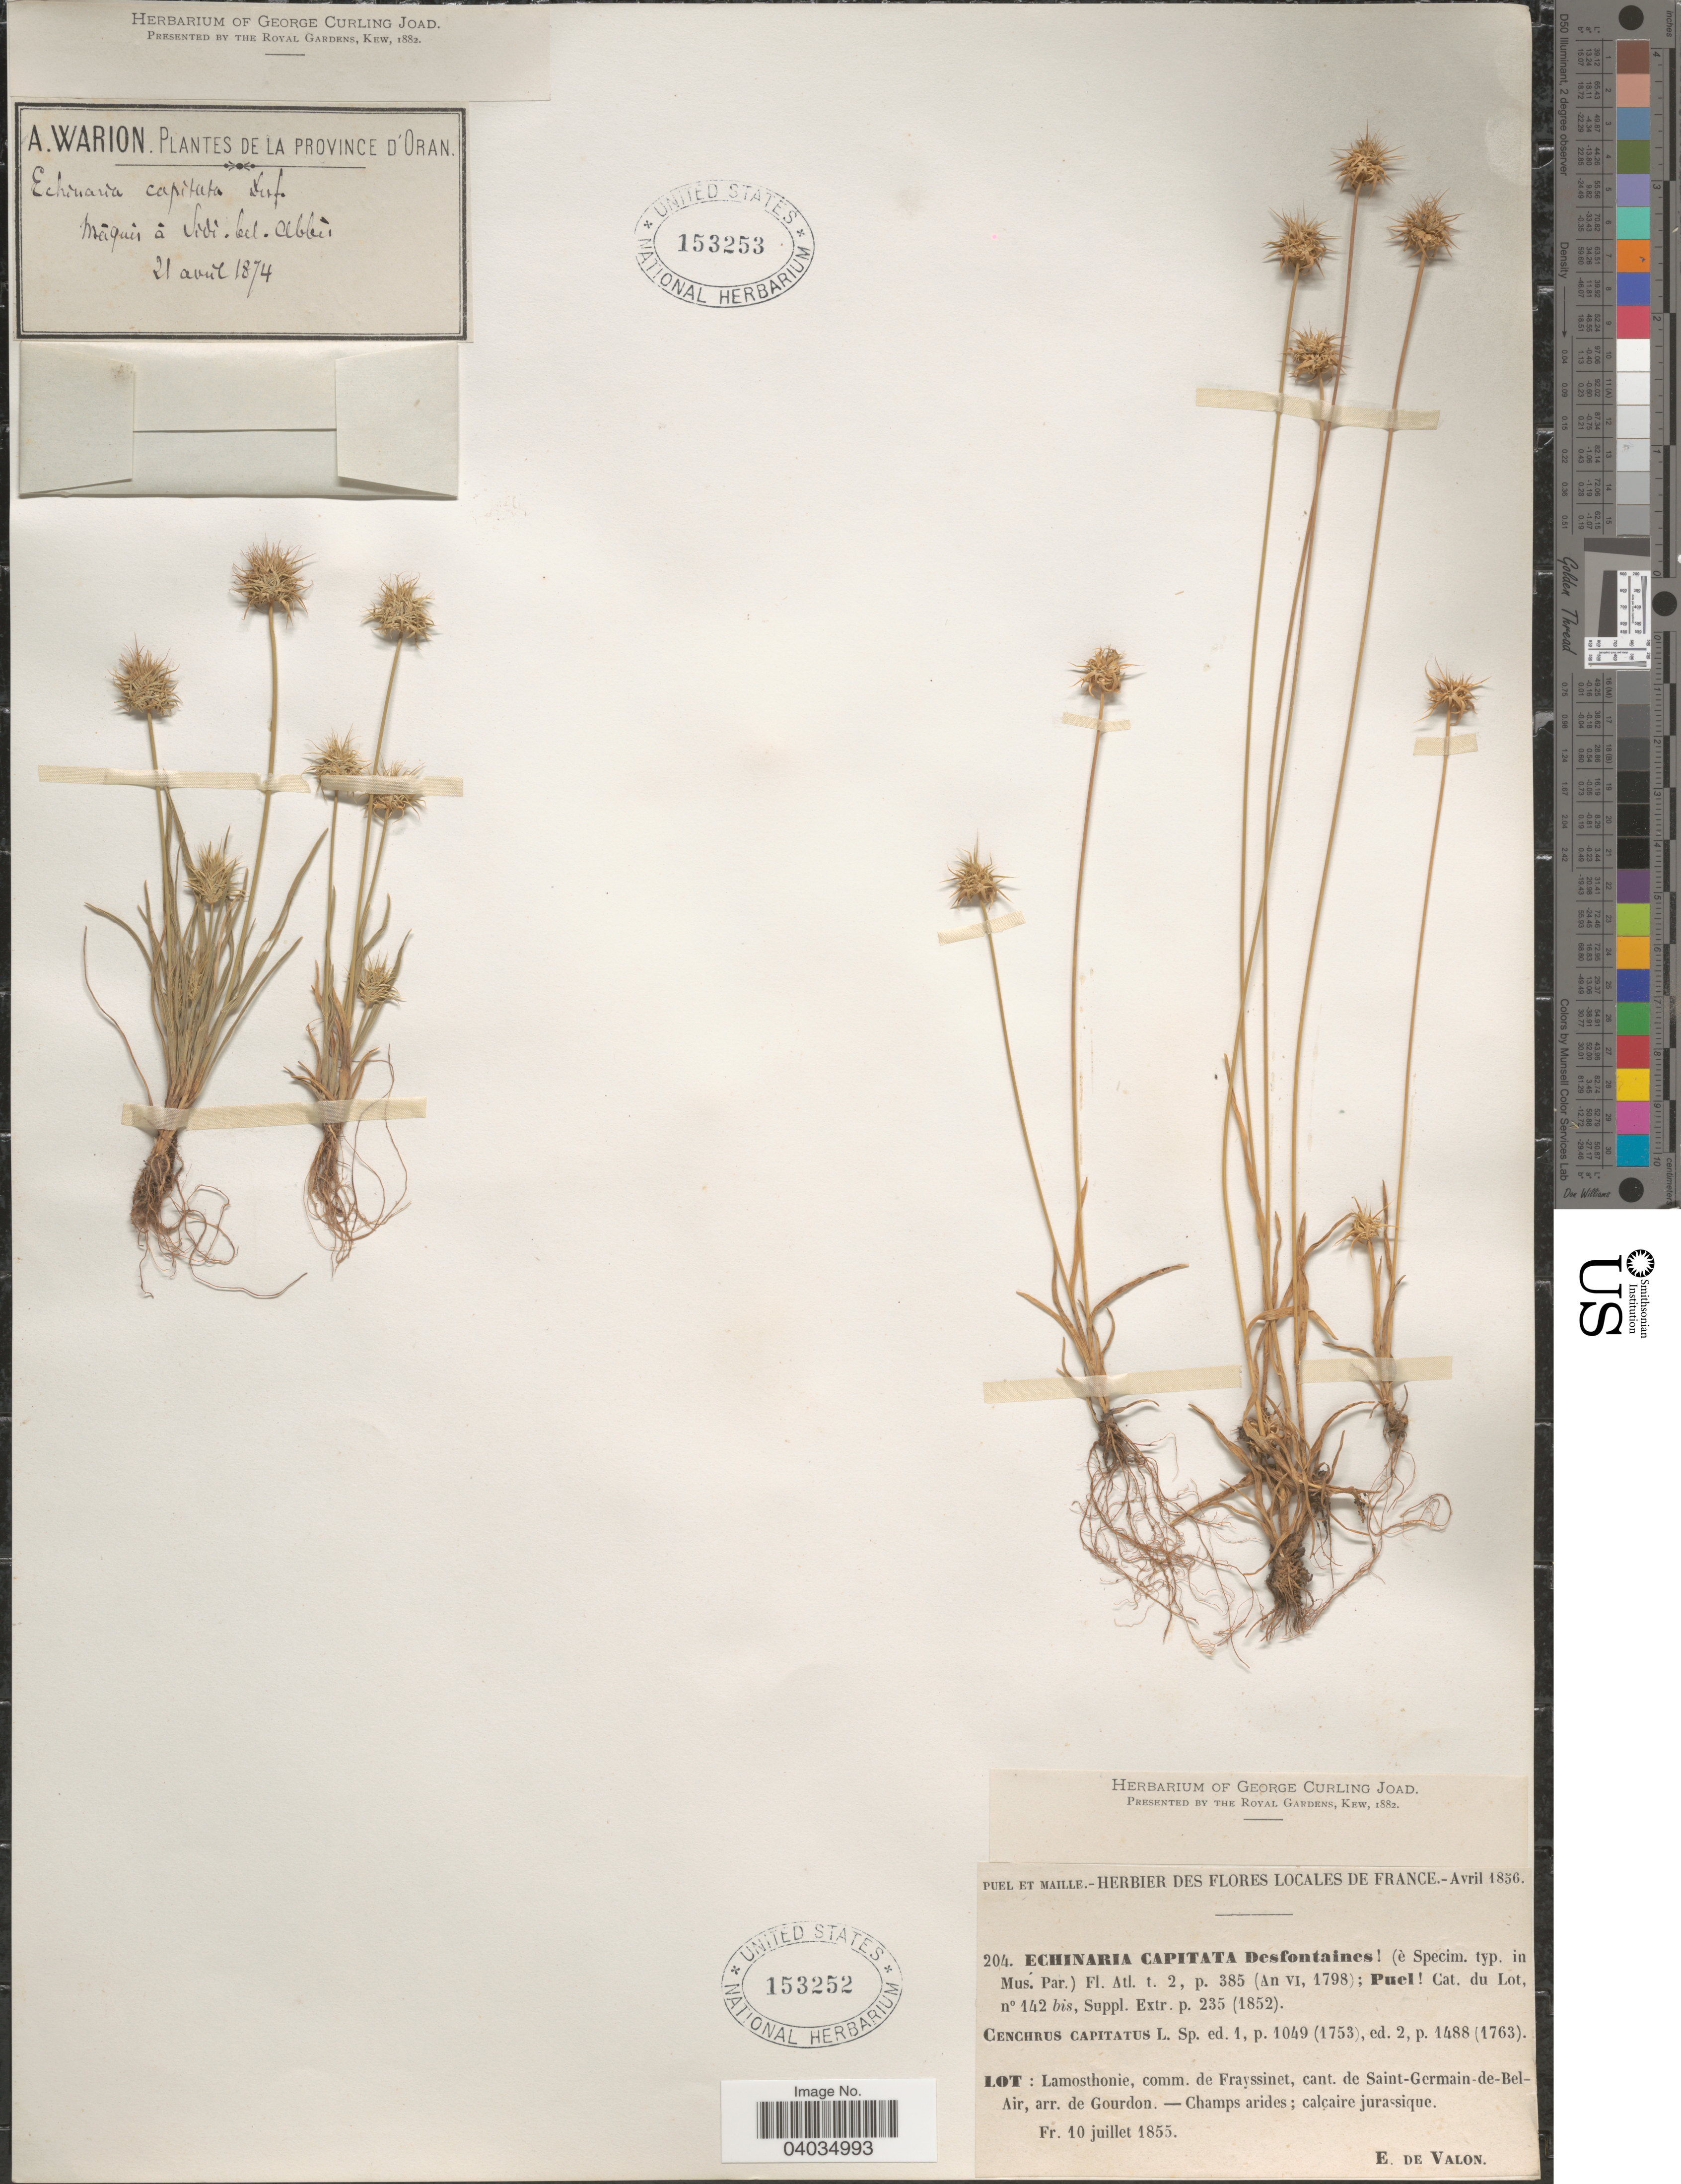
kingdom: Plantae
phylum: Tracheophyta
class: Liliopsida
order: Poales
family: Poaceae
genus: Echinaria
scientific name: Echinaria capitata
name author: (L.) Desf.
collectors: E. De Valon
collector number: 204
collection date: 1855-07-10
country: France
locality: Lot : Lamosthonie, comm. de Frayssinet, cant. de Saint-Germain-de-Bel-Air, arr. de Gourdon.-Champs arides; calcaires jurassique.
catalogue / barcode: US 153252-2